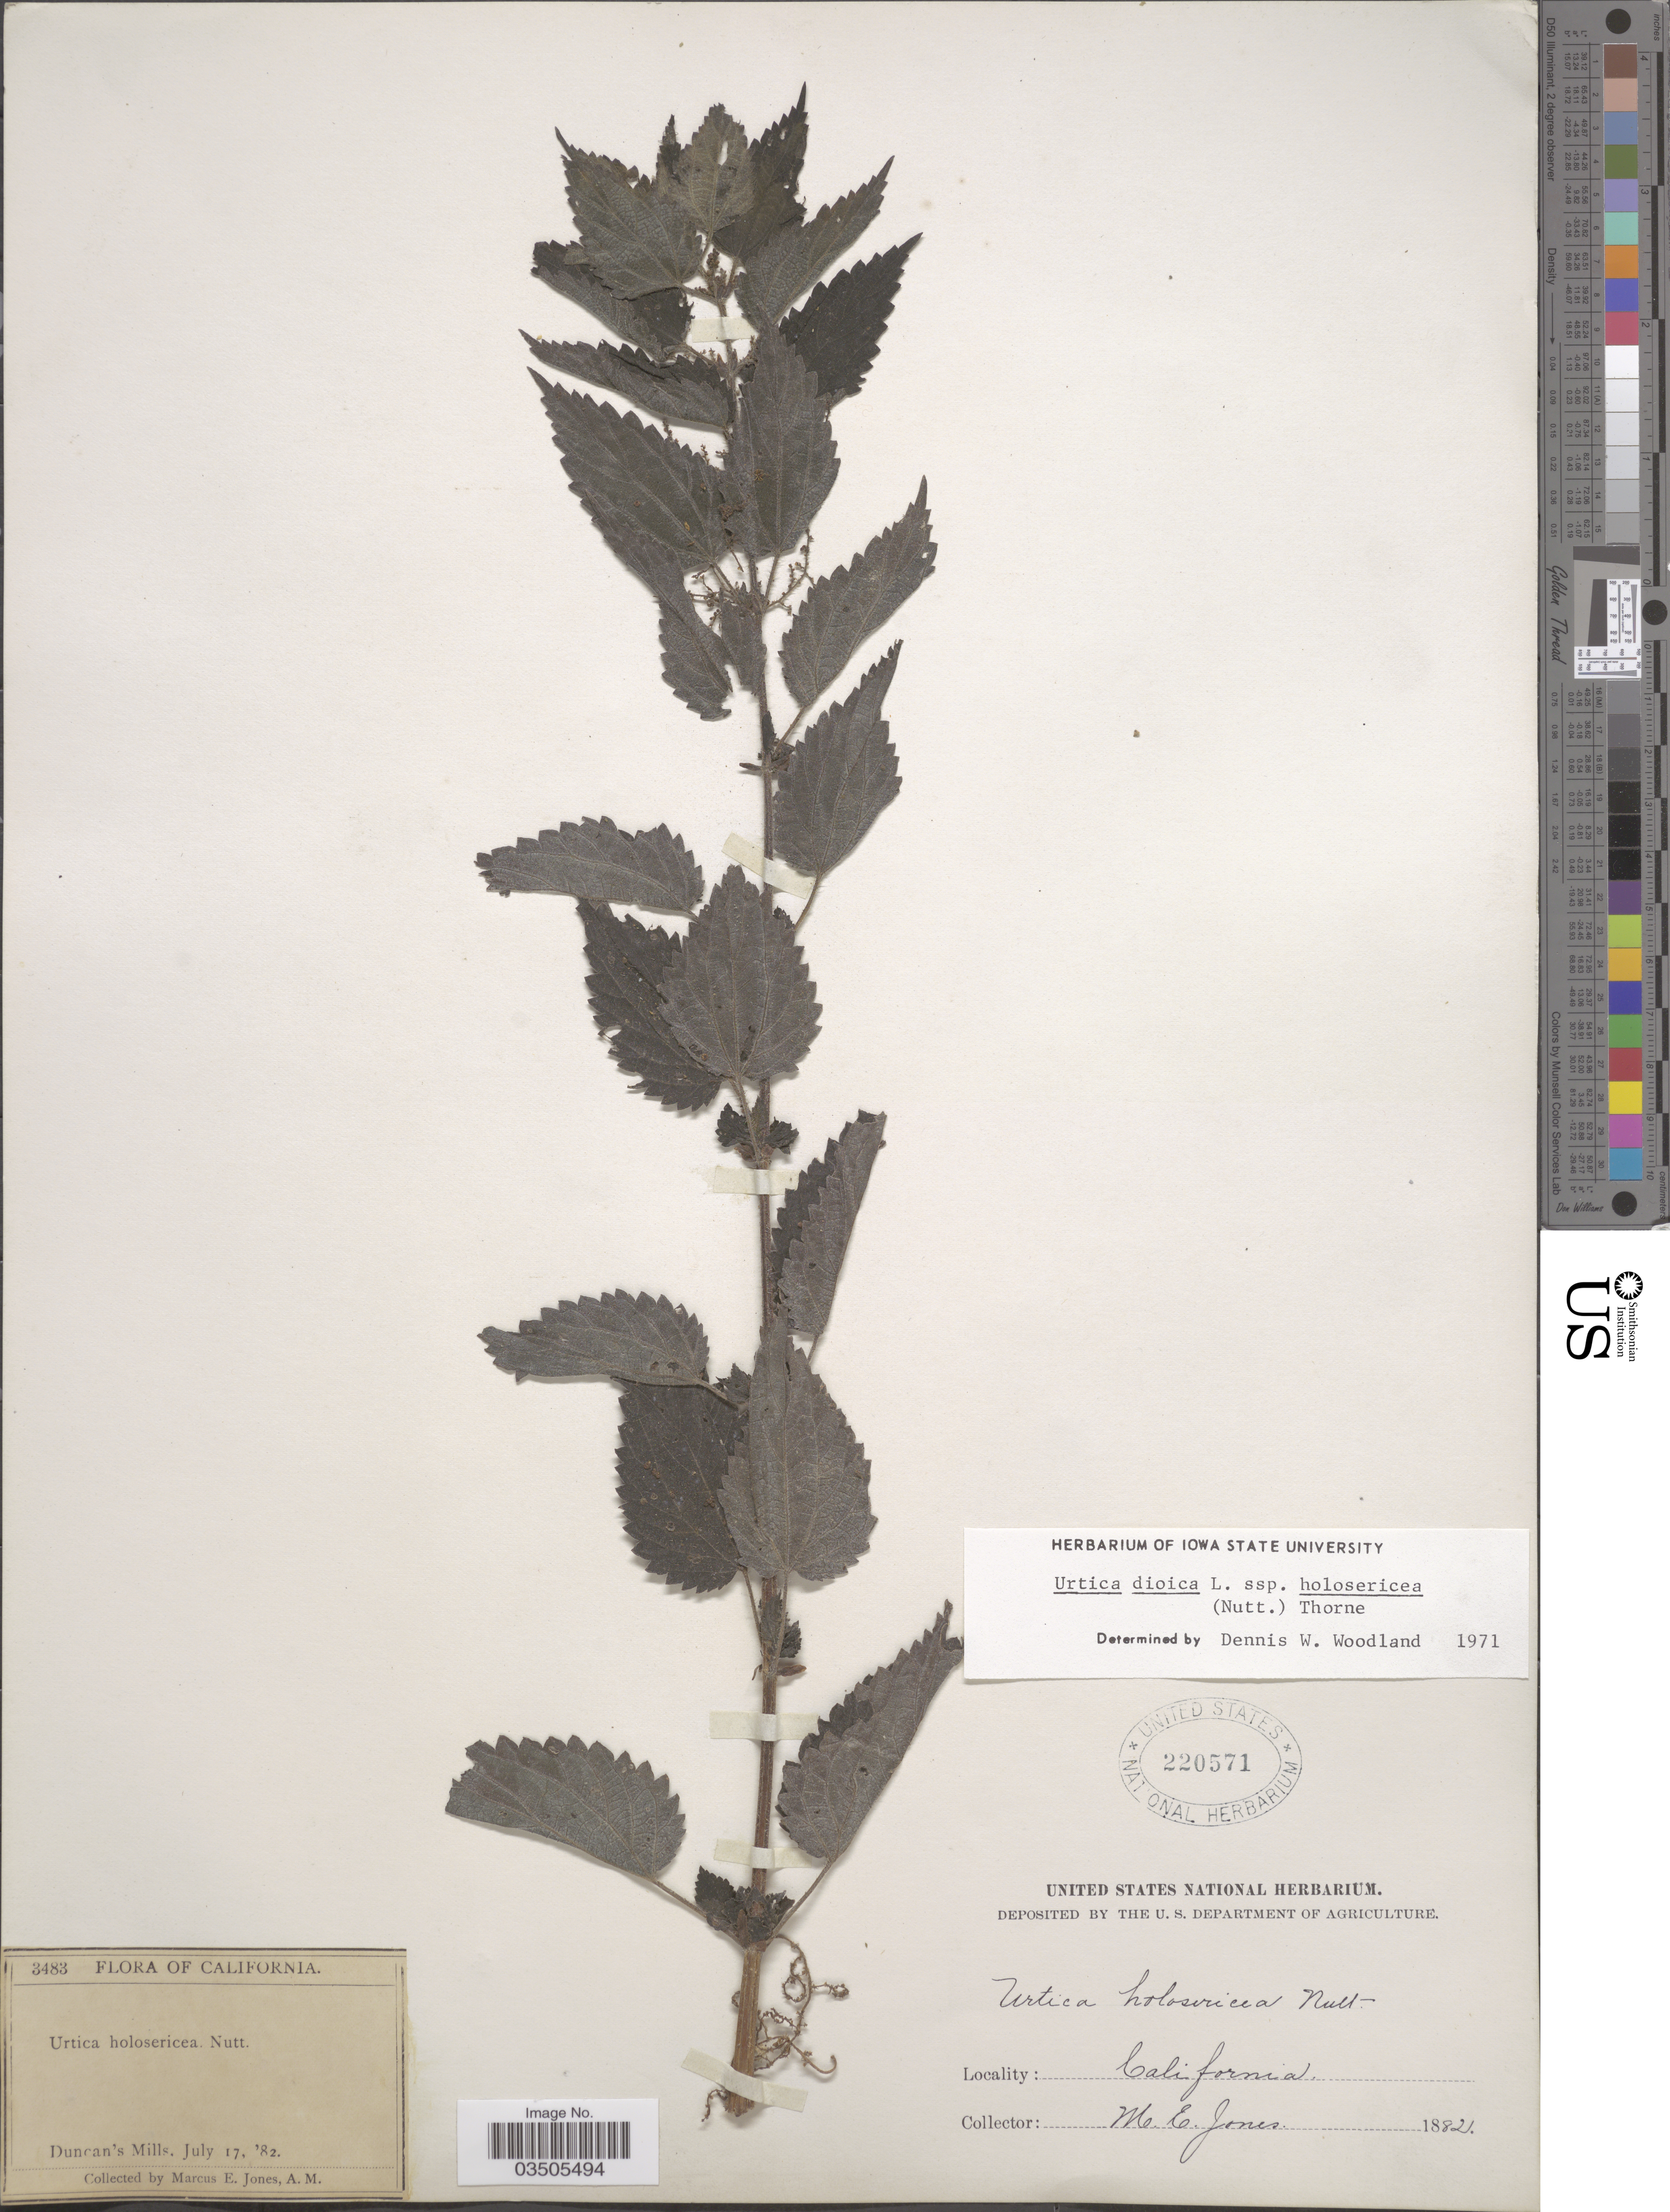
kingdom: Plantae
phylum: Tracheophyta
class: Magnoliopsida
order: Rosales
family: Urticaceae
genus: Urtica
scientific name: Urtica dioica subsp. holosericea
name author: (Nutt.) Thorne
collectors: M. E. Jones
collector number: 3483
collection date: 1882-07-17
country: United States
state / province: California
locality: Duncan's Mills.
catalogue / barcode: US 220571